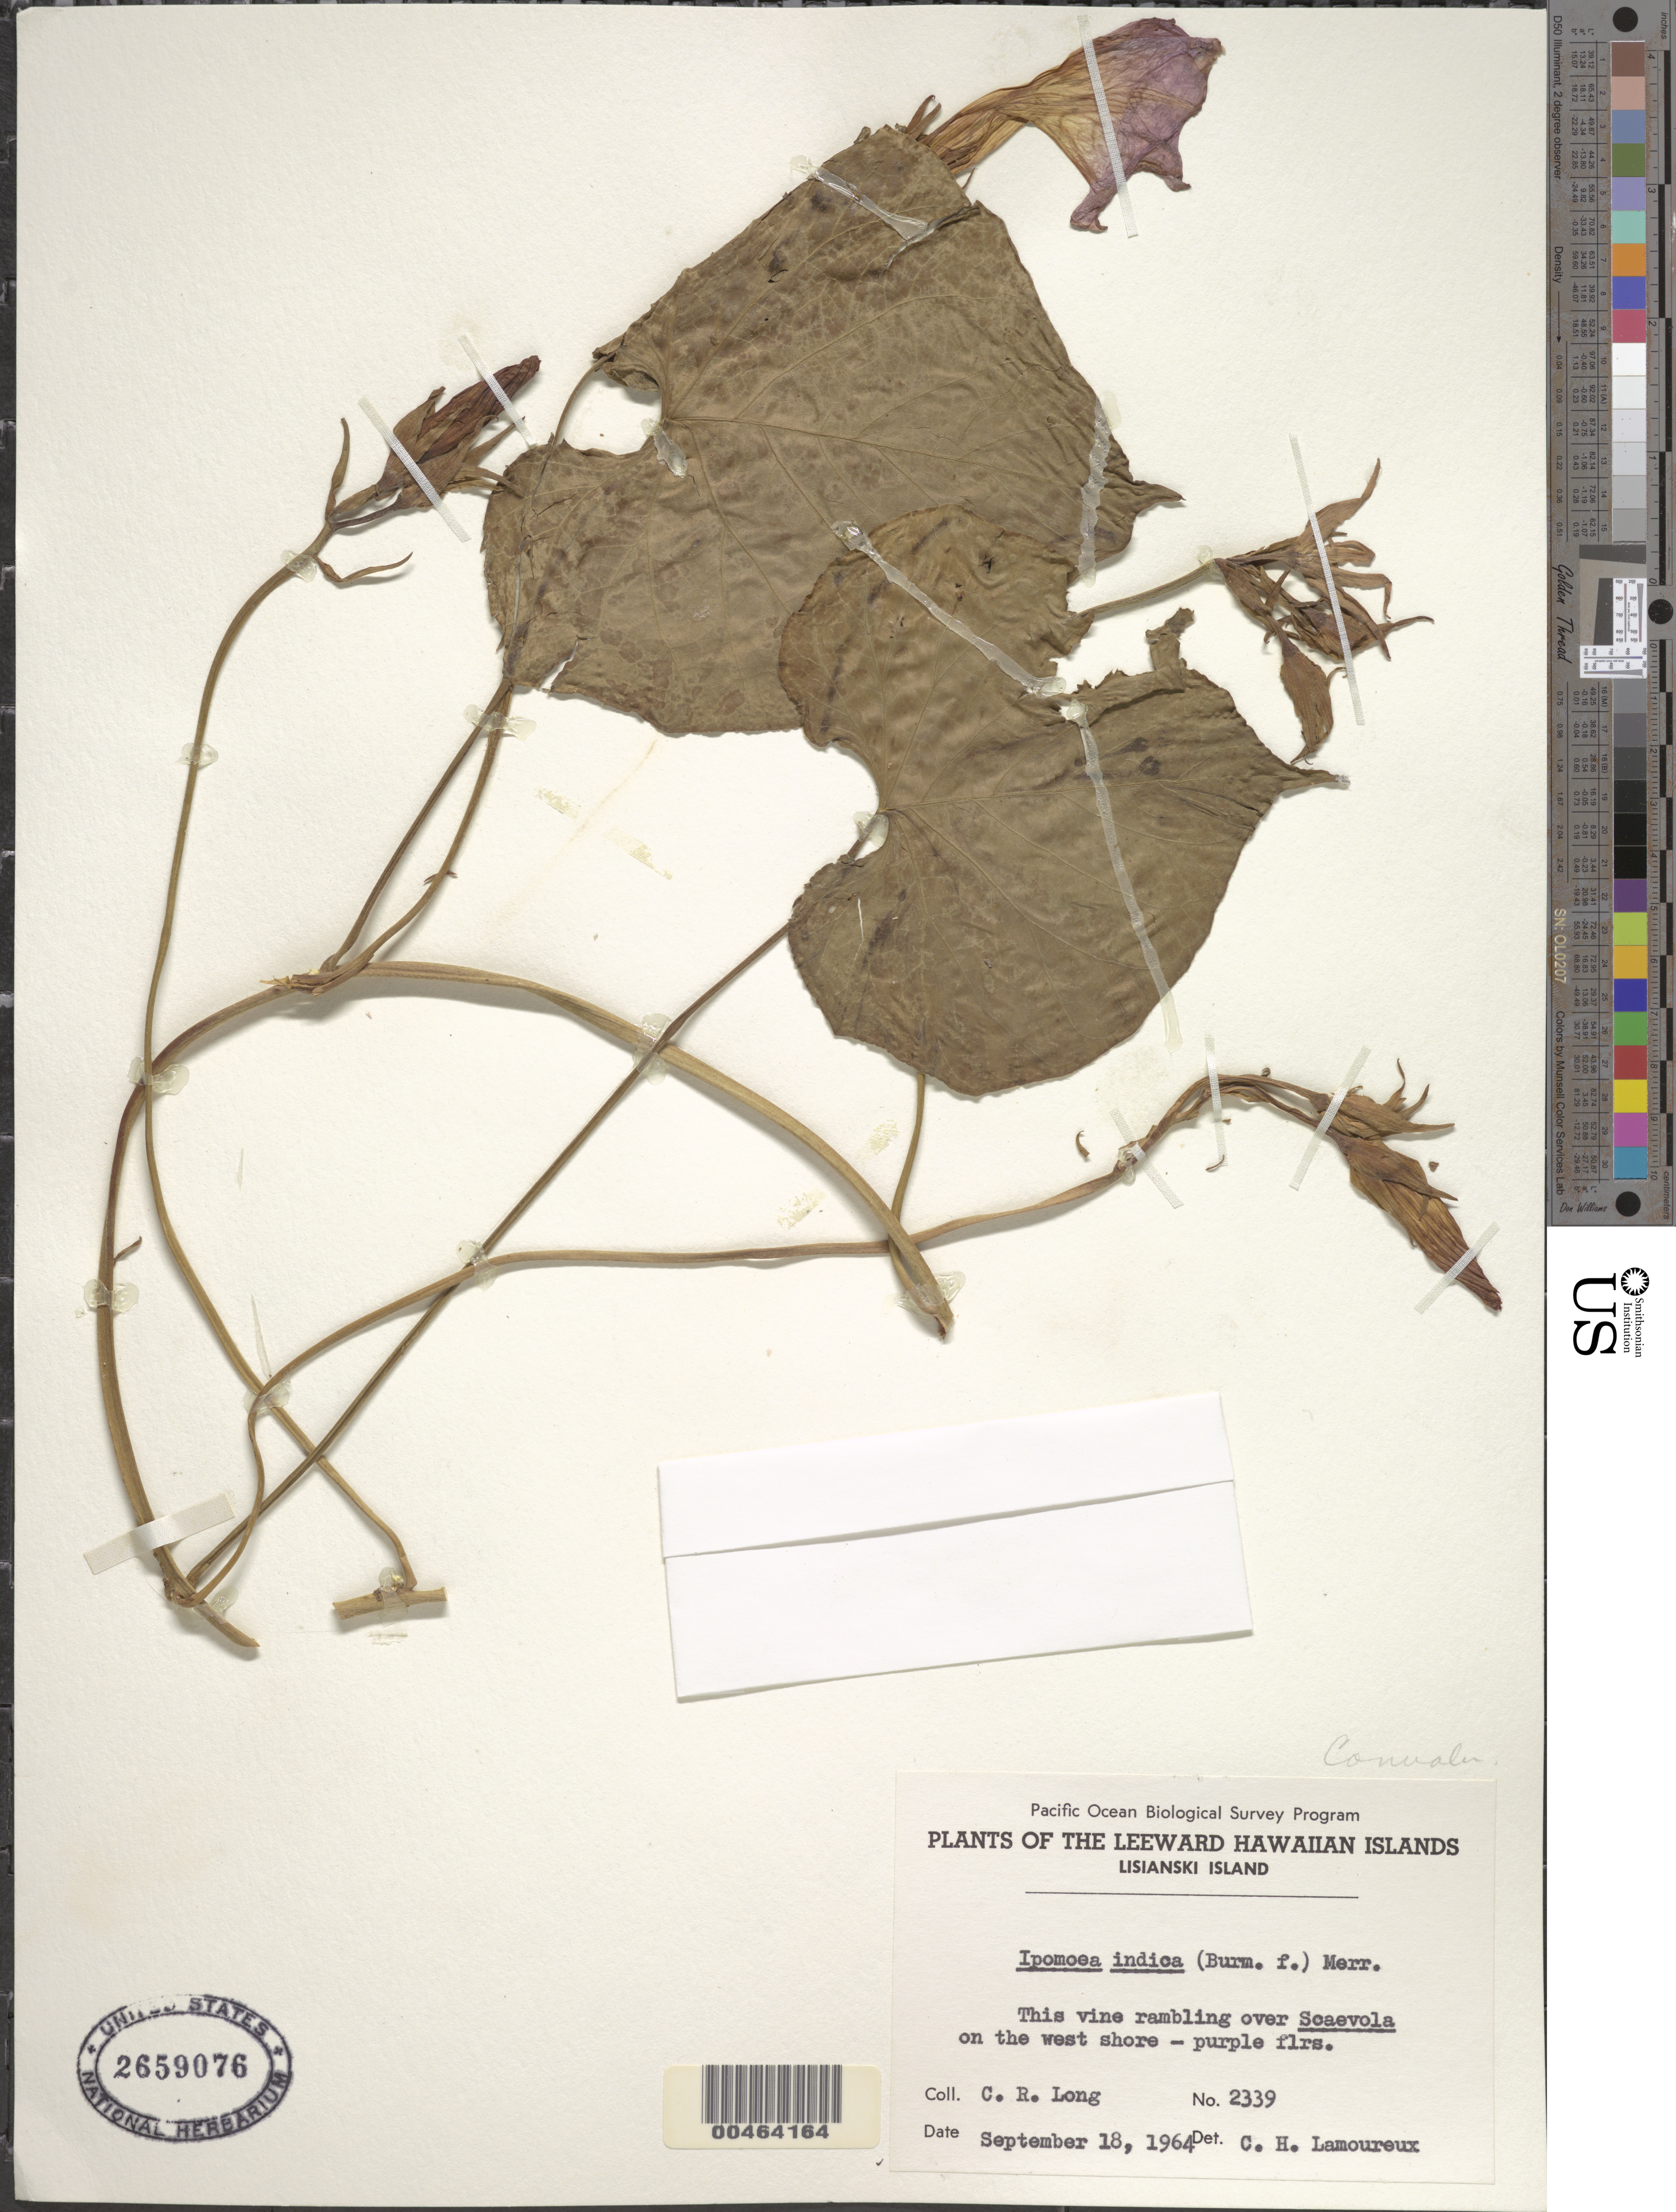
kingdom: Plantae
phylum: Tracheophyta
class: Magnoliopsida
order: Solanales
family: Convolvulaceae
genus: Ipomoea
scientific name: Ipomoea indica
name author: (Burm.) Merr.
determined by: Lamoureux, C. H.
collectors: C. Long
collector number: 2339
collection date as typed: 18 Sep 1964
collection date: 1964-09-18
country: United States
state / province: Hawaii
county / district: Honolulu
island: Lisianski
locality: on the west shore.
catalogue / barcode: US 2659076